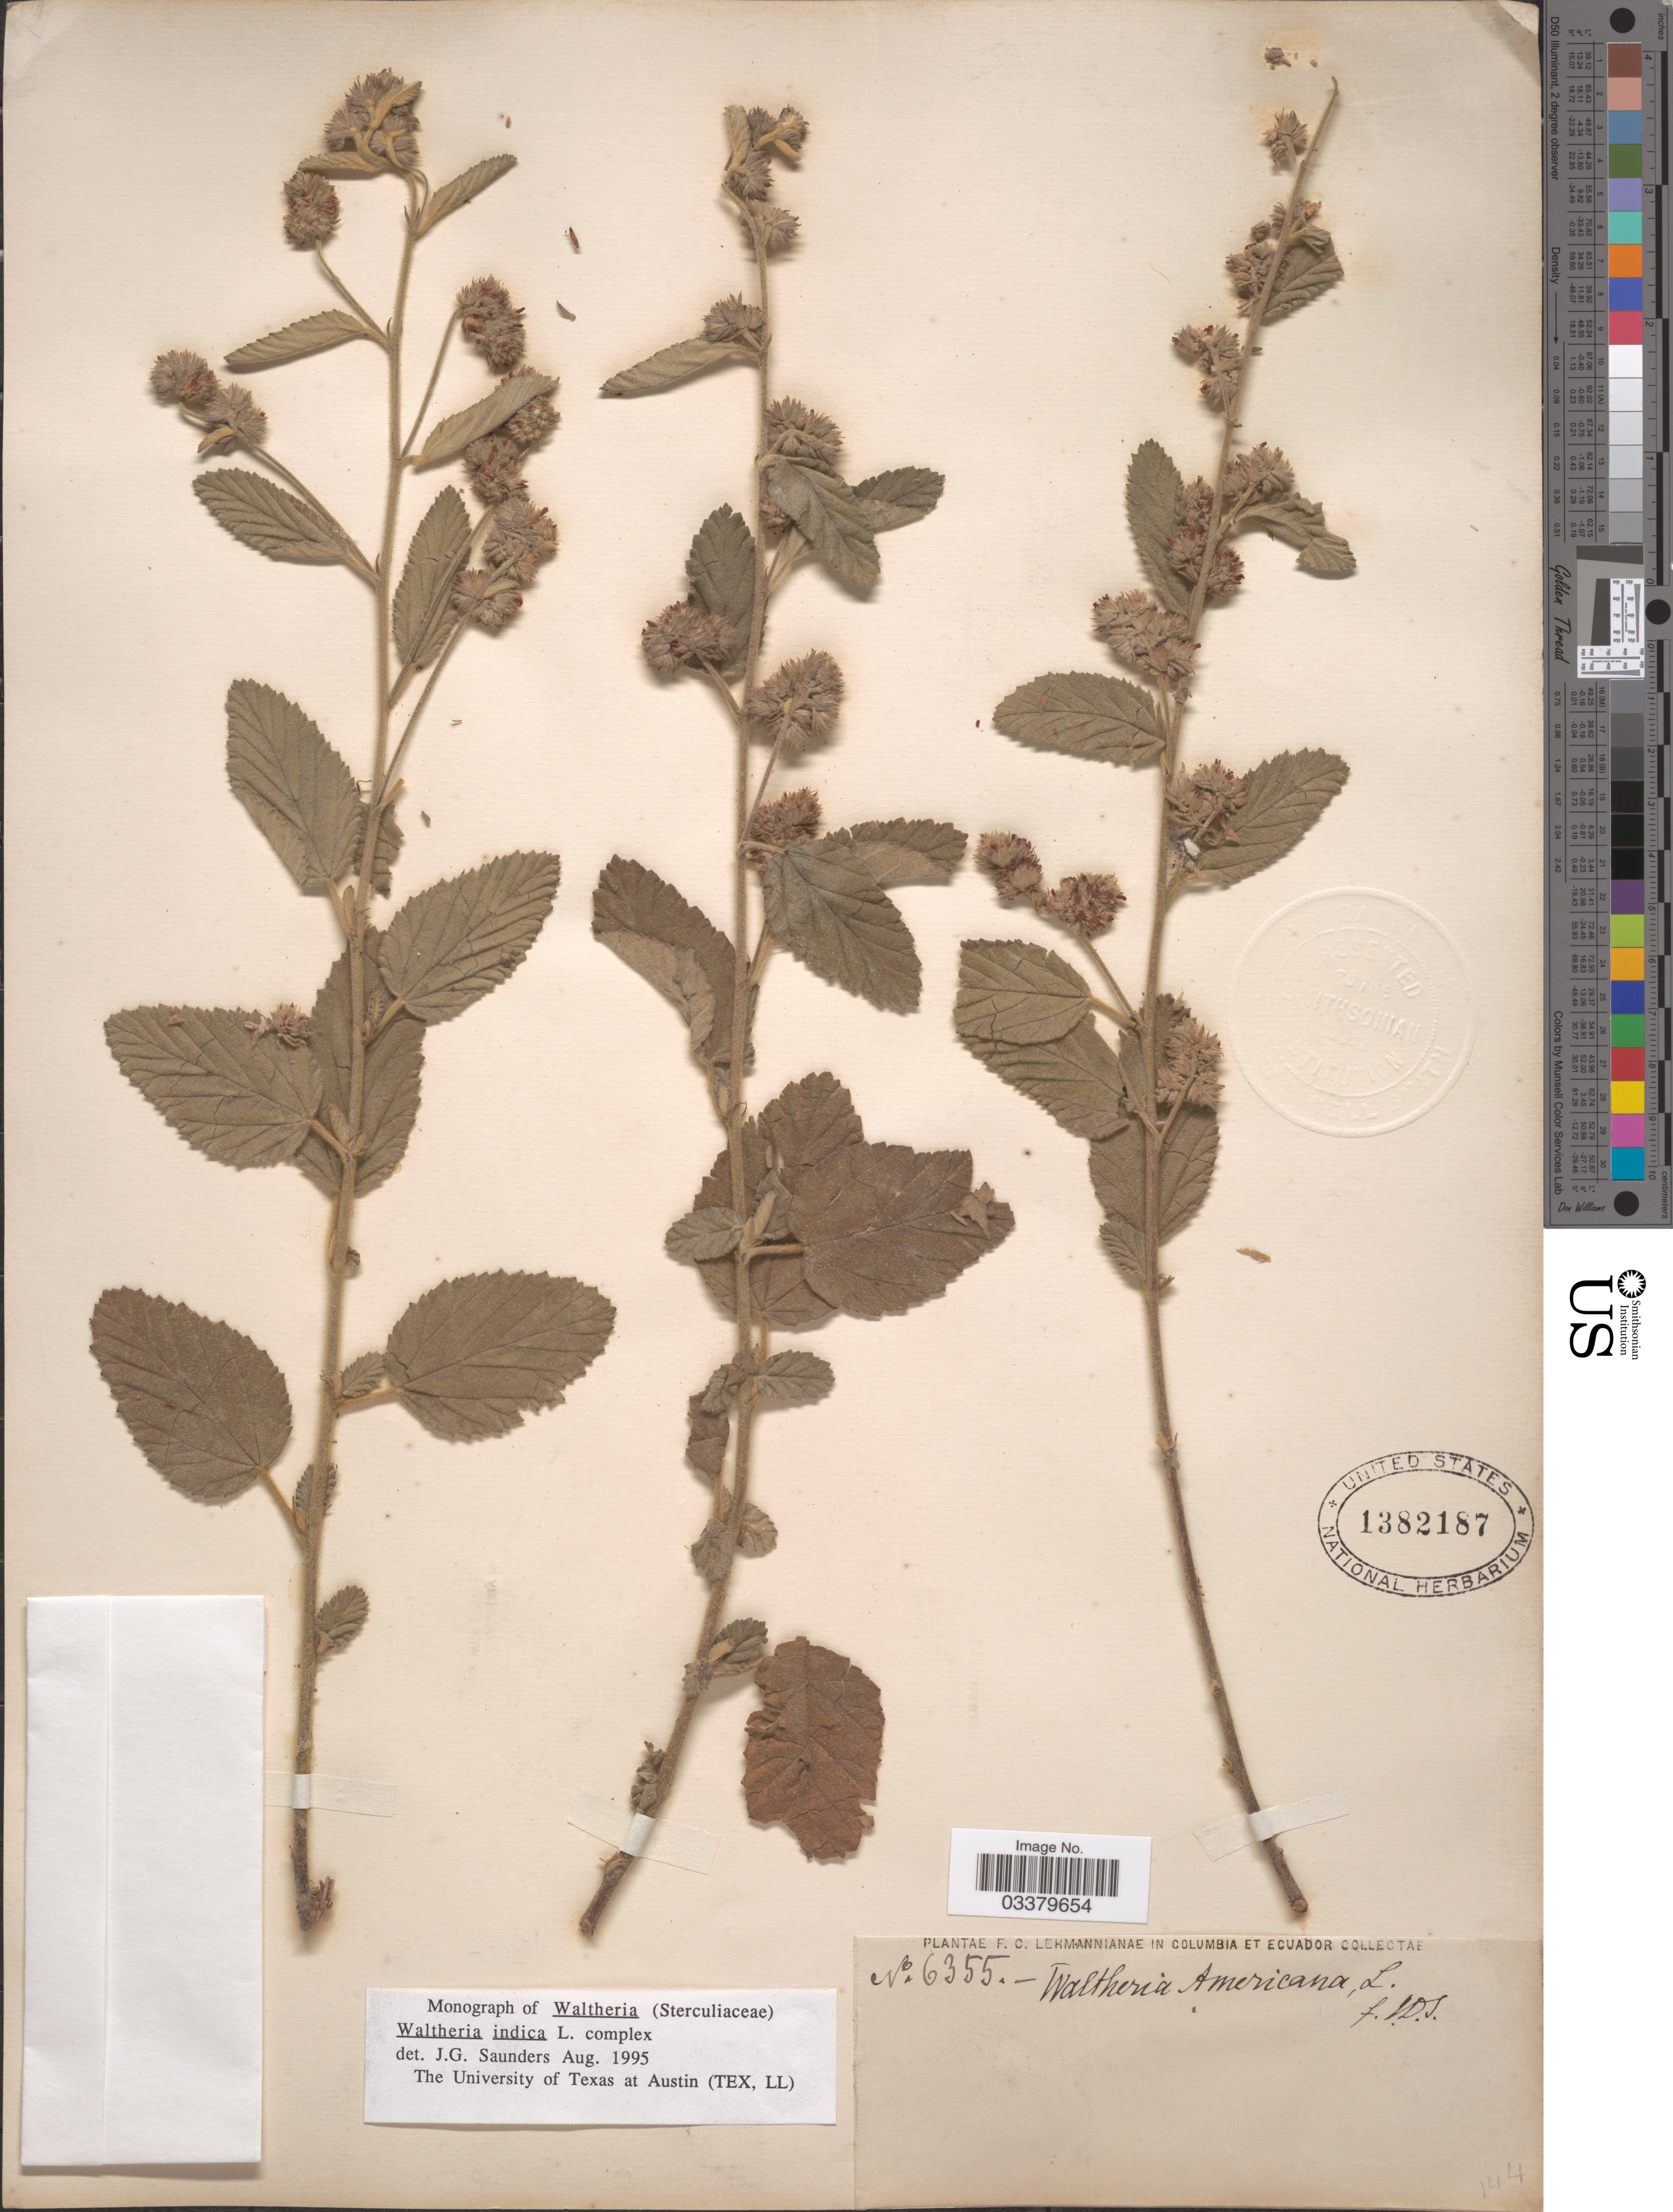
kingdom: Plantae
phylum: Tracheophyta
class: Magnoliopsida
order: Malvales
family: Malvaceae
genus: Waltheria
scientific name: Waltheria indica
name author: L.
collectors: F. C. Lehmann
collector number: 6355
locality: Columbia et Ecuador.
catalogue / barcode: US 1382187